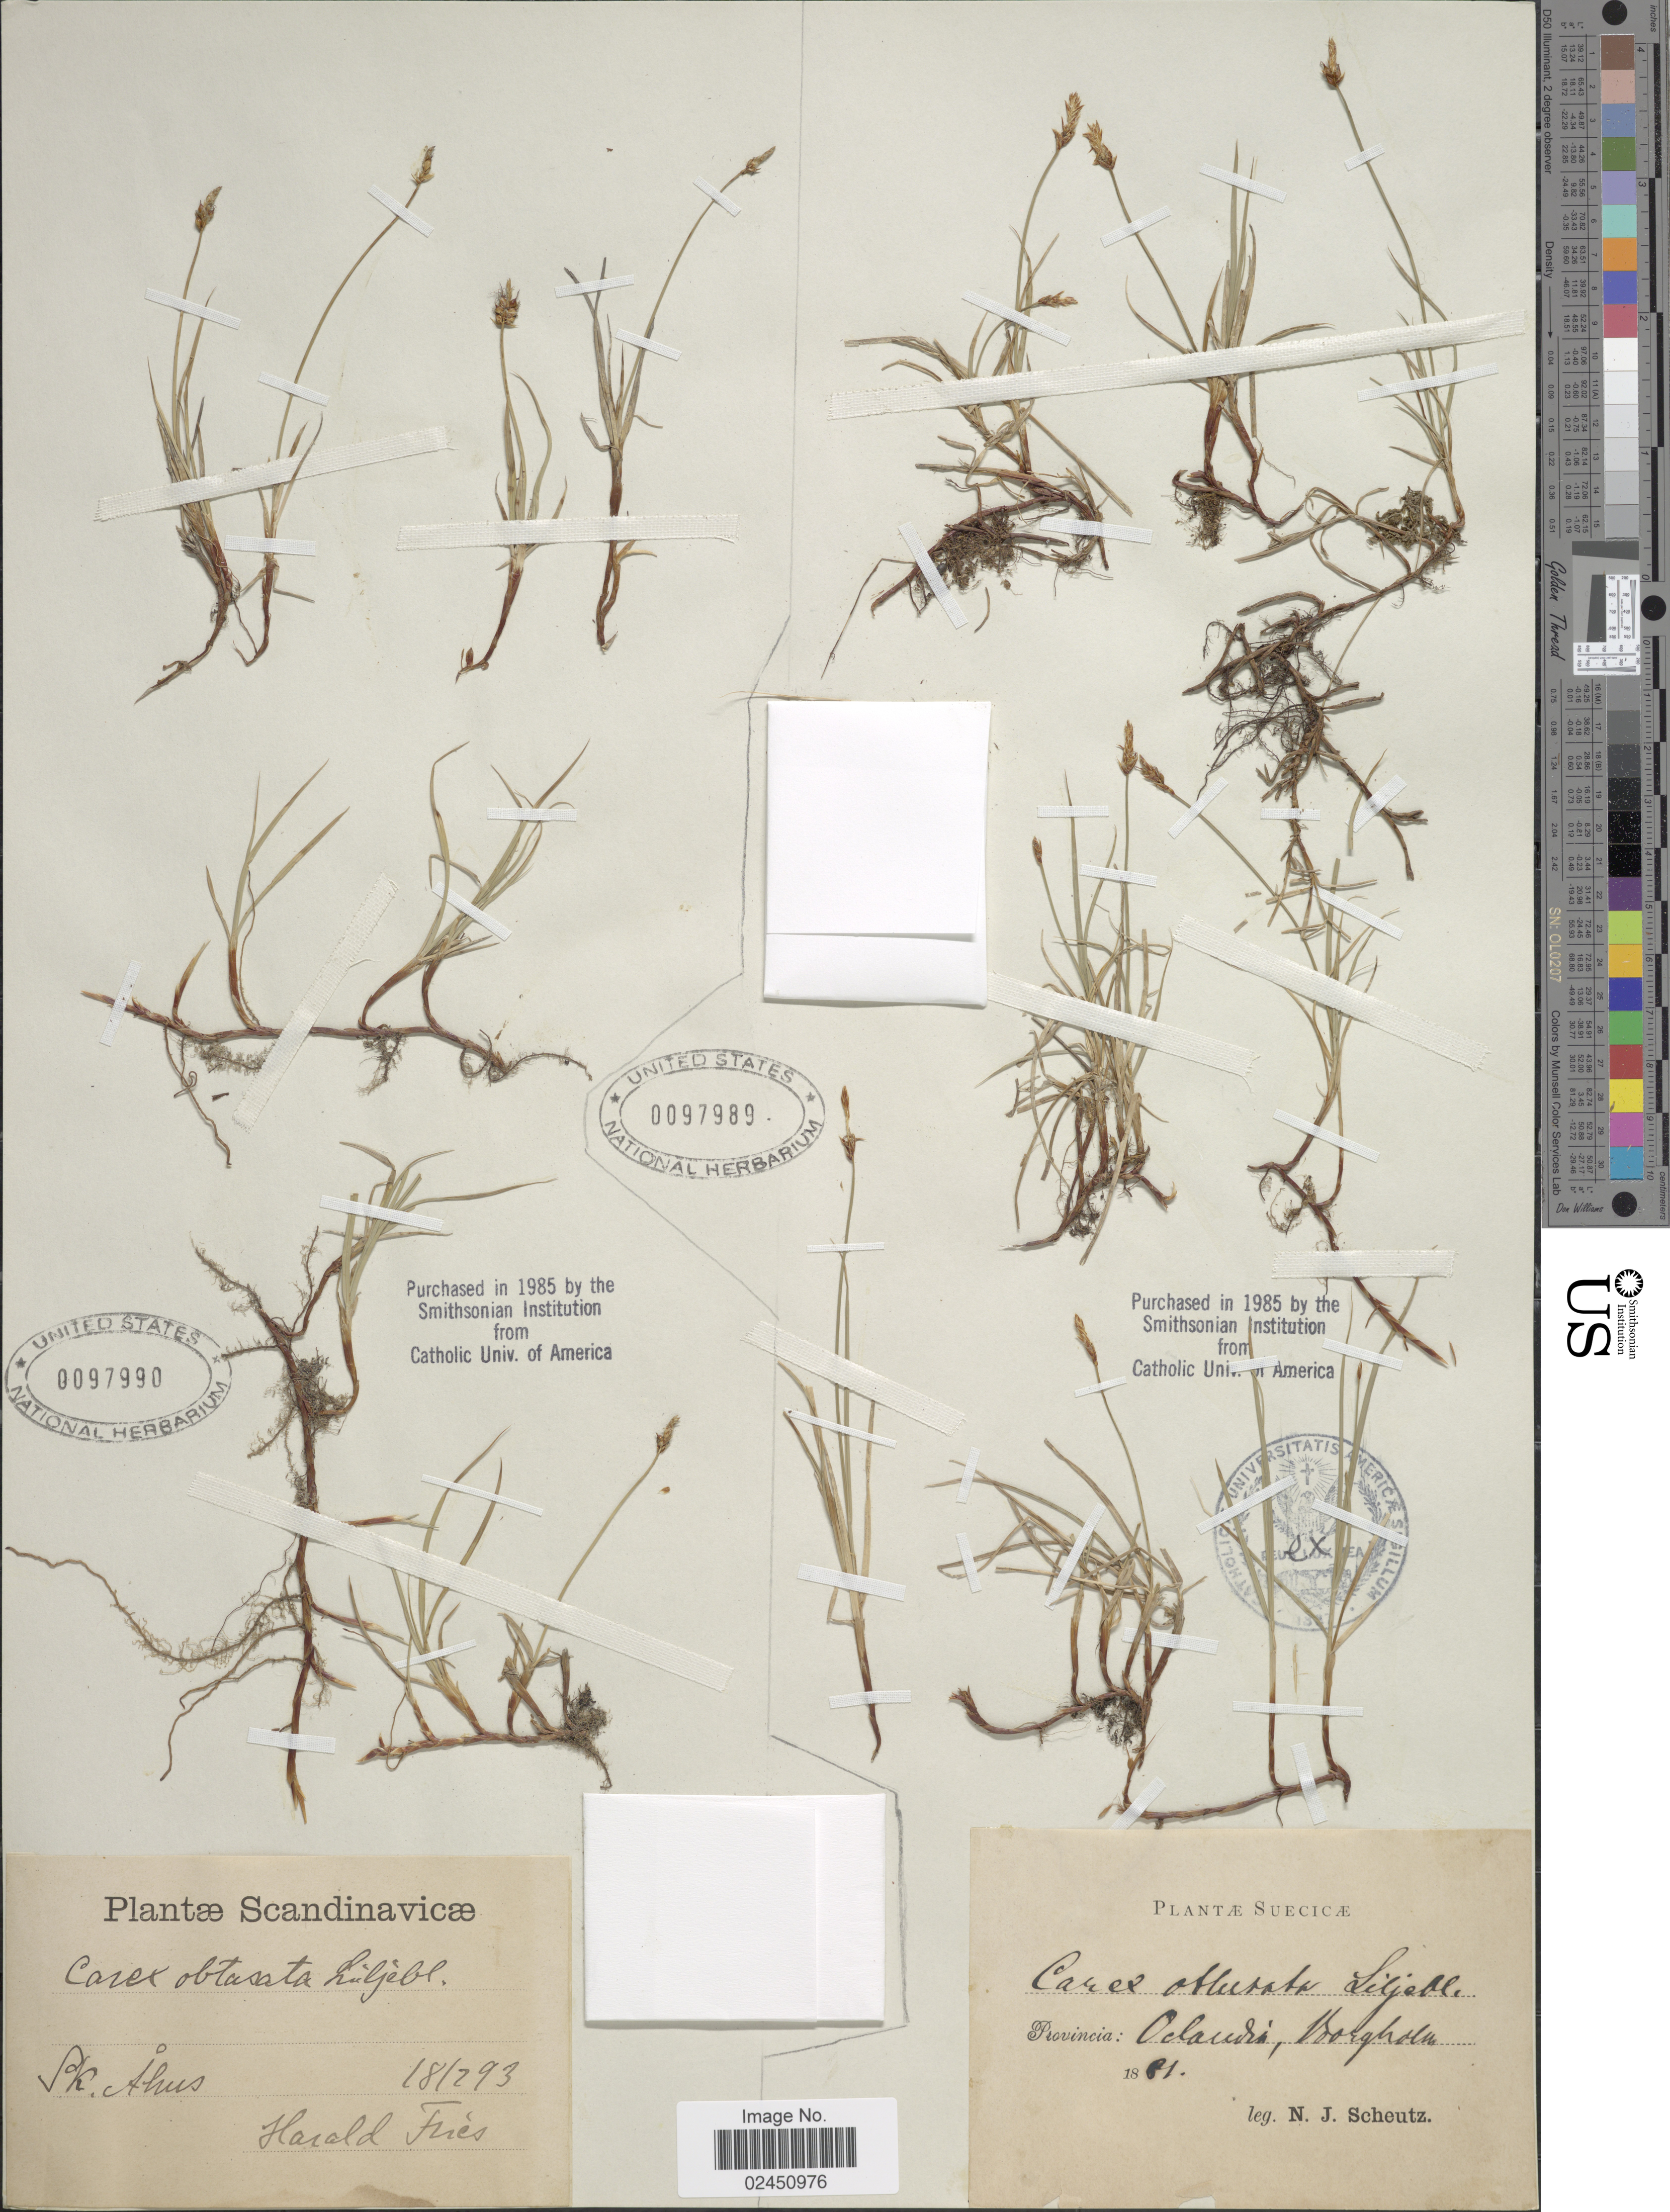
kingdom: Plantae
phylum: Tracheophyta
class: Liliopsida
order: Poales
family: Cyperaceae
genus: Carex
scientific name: Carex obtusata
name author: Lilj.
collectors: N. Scheutz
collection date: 1881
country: Sweden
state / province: Kalmar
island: Oland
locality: Suecicae, Provincia: Oland, Borgholm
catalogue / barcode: US 97989-2